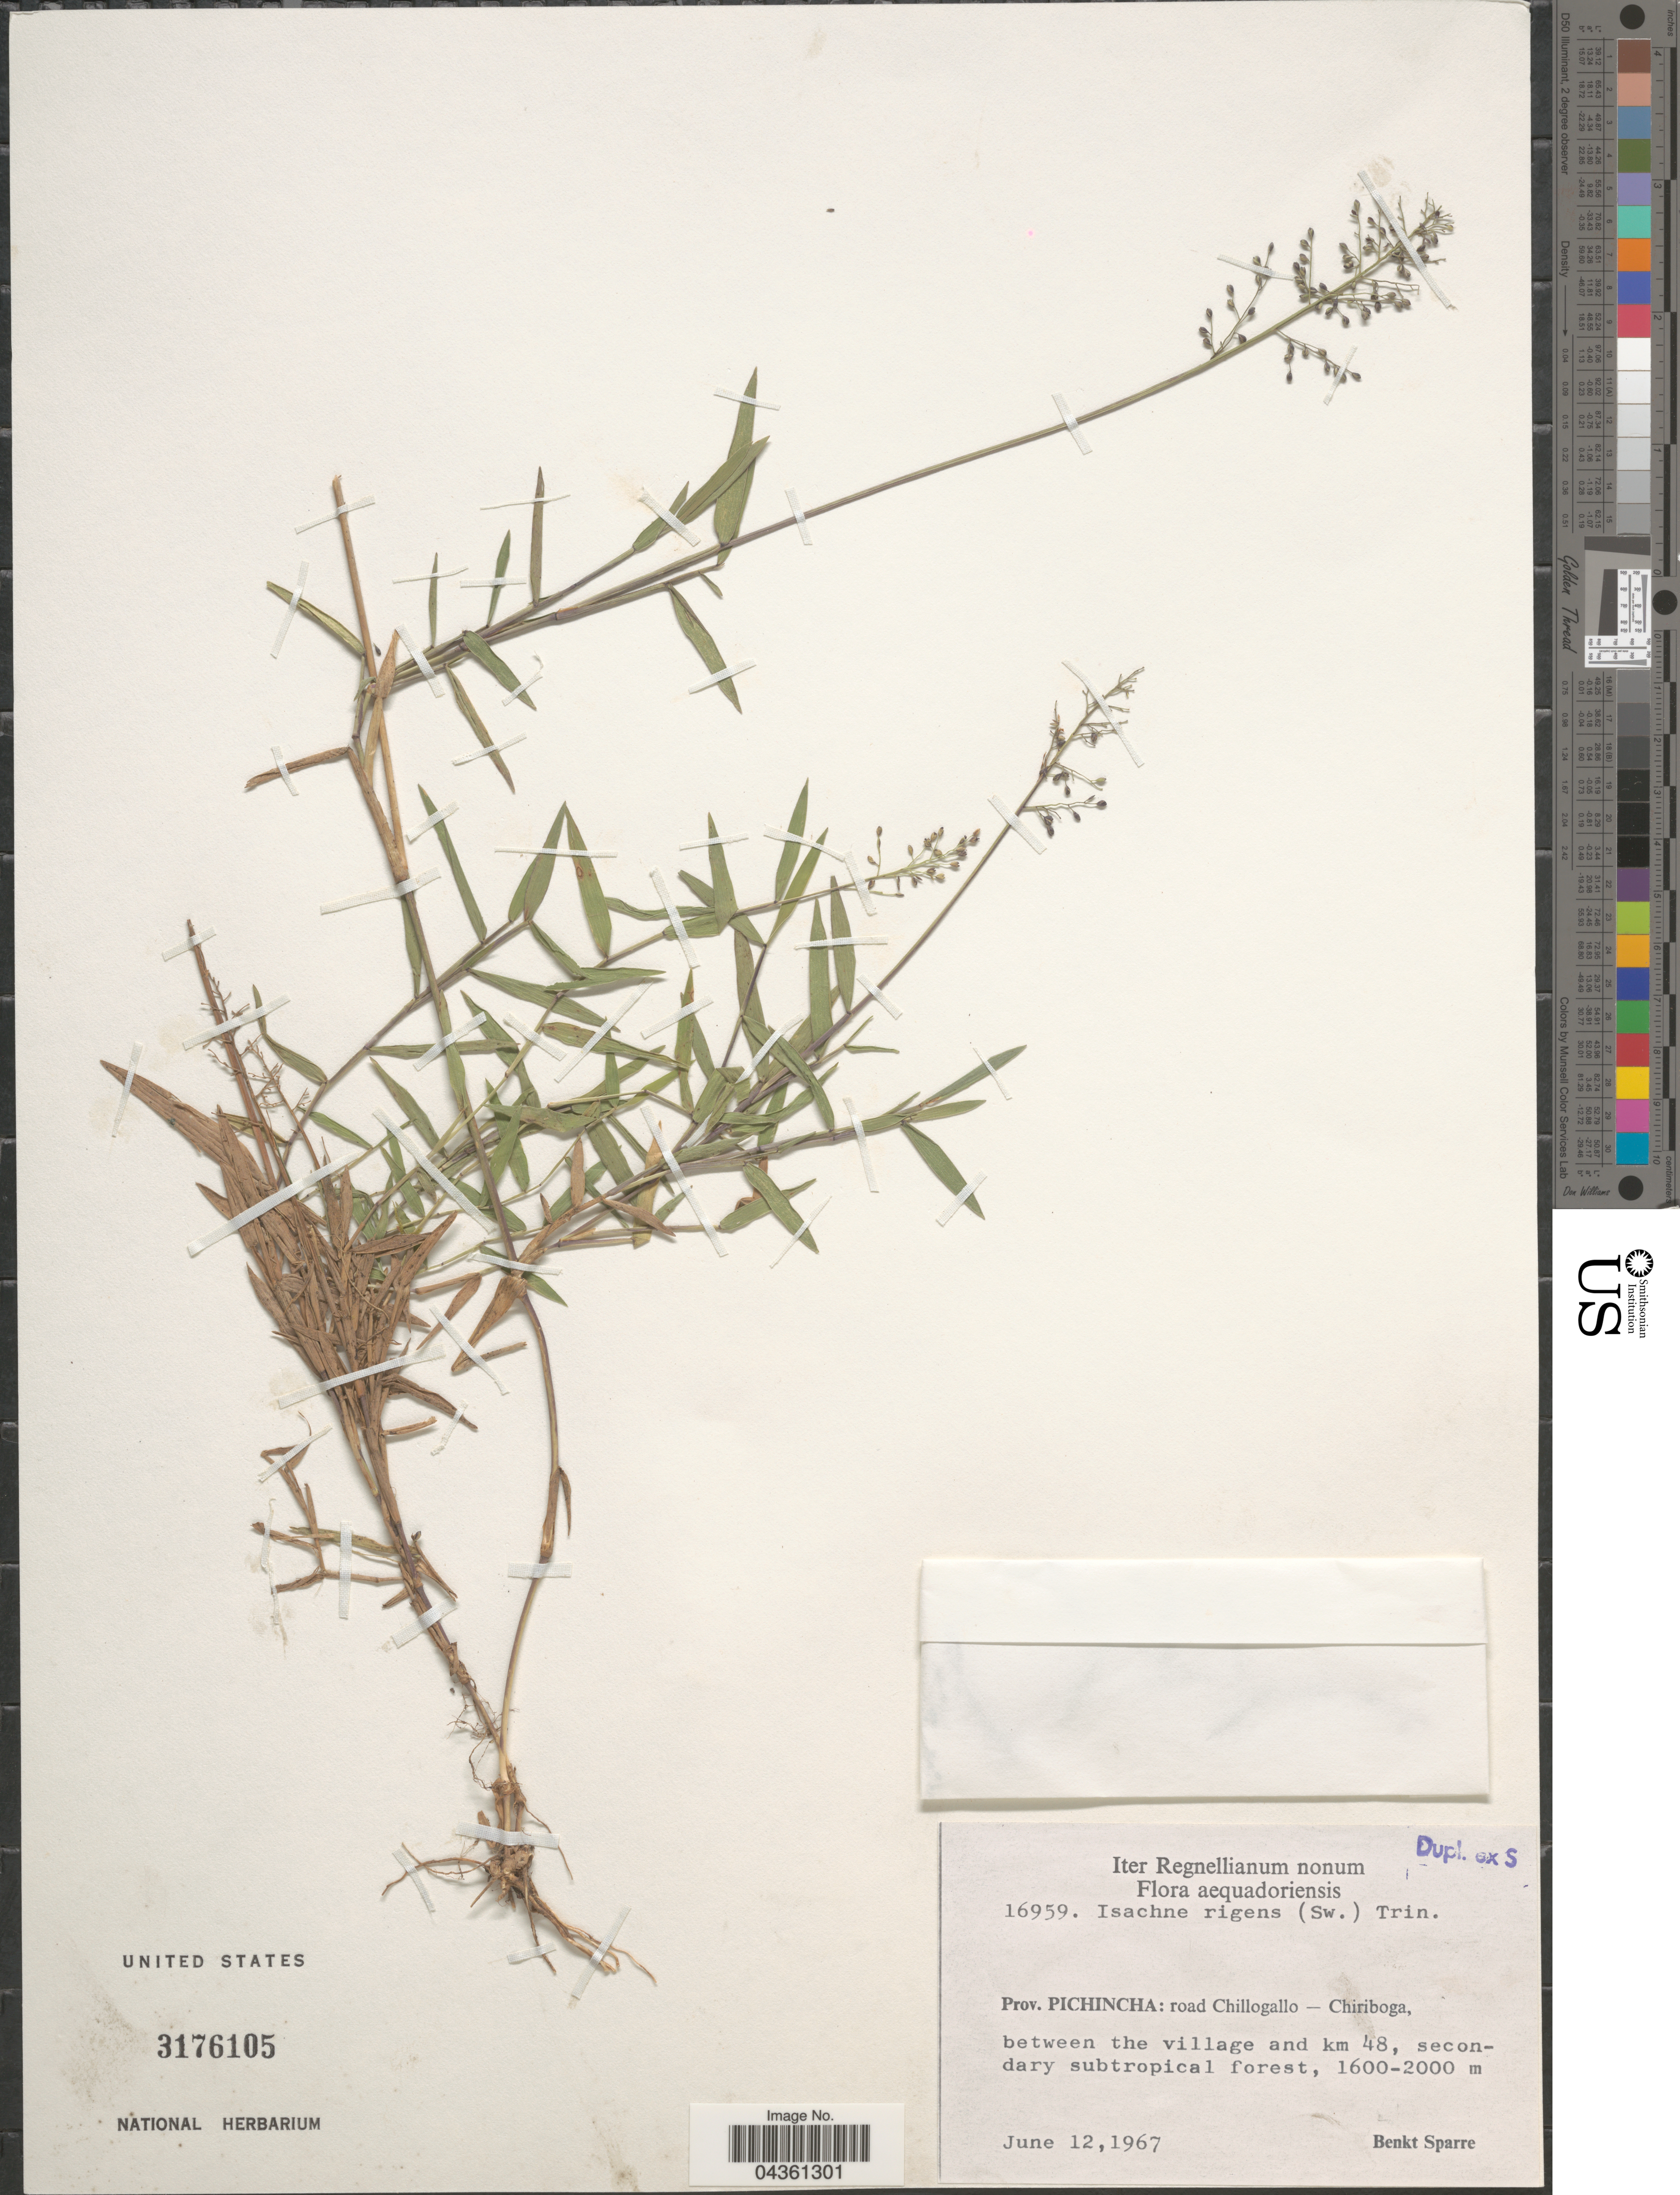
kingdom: Plantae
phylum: Tracheophyta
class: Liliopsida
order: Poales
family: Poaceae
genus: Isachne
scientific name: Isachne rigens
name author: (Sw.) Trin.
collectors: B. Sparre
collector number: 16959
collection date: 1967-06-12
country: Ecuador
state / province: Pichincha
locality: Iter Regnellianum nonum. Road Chillogallo - Chiriboga, between the village and km 48, secondary subtropical forest.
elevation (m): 1600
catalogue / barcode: US 3176105